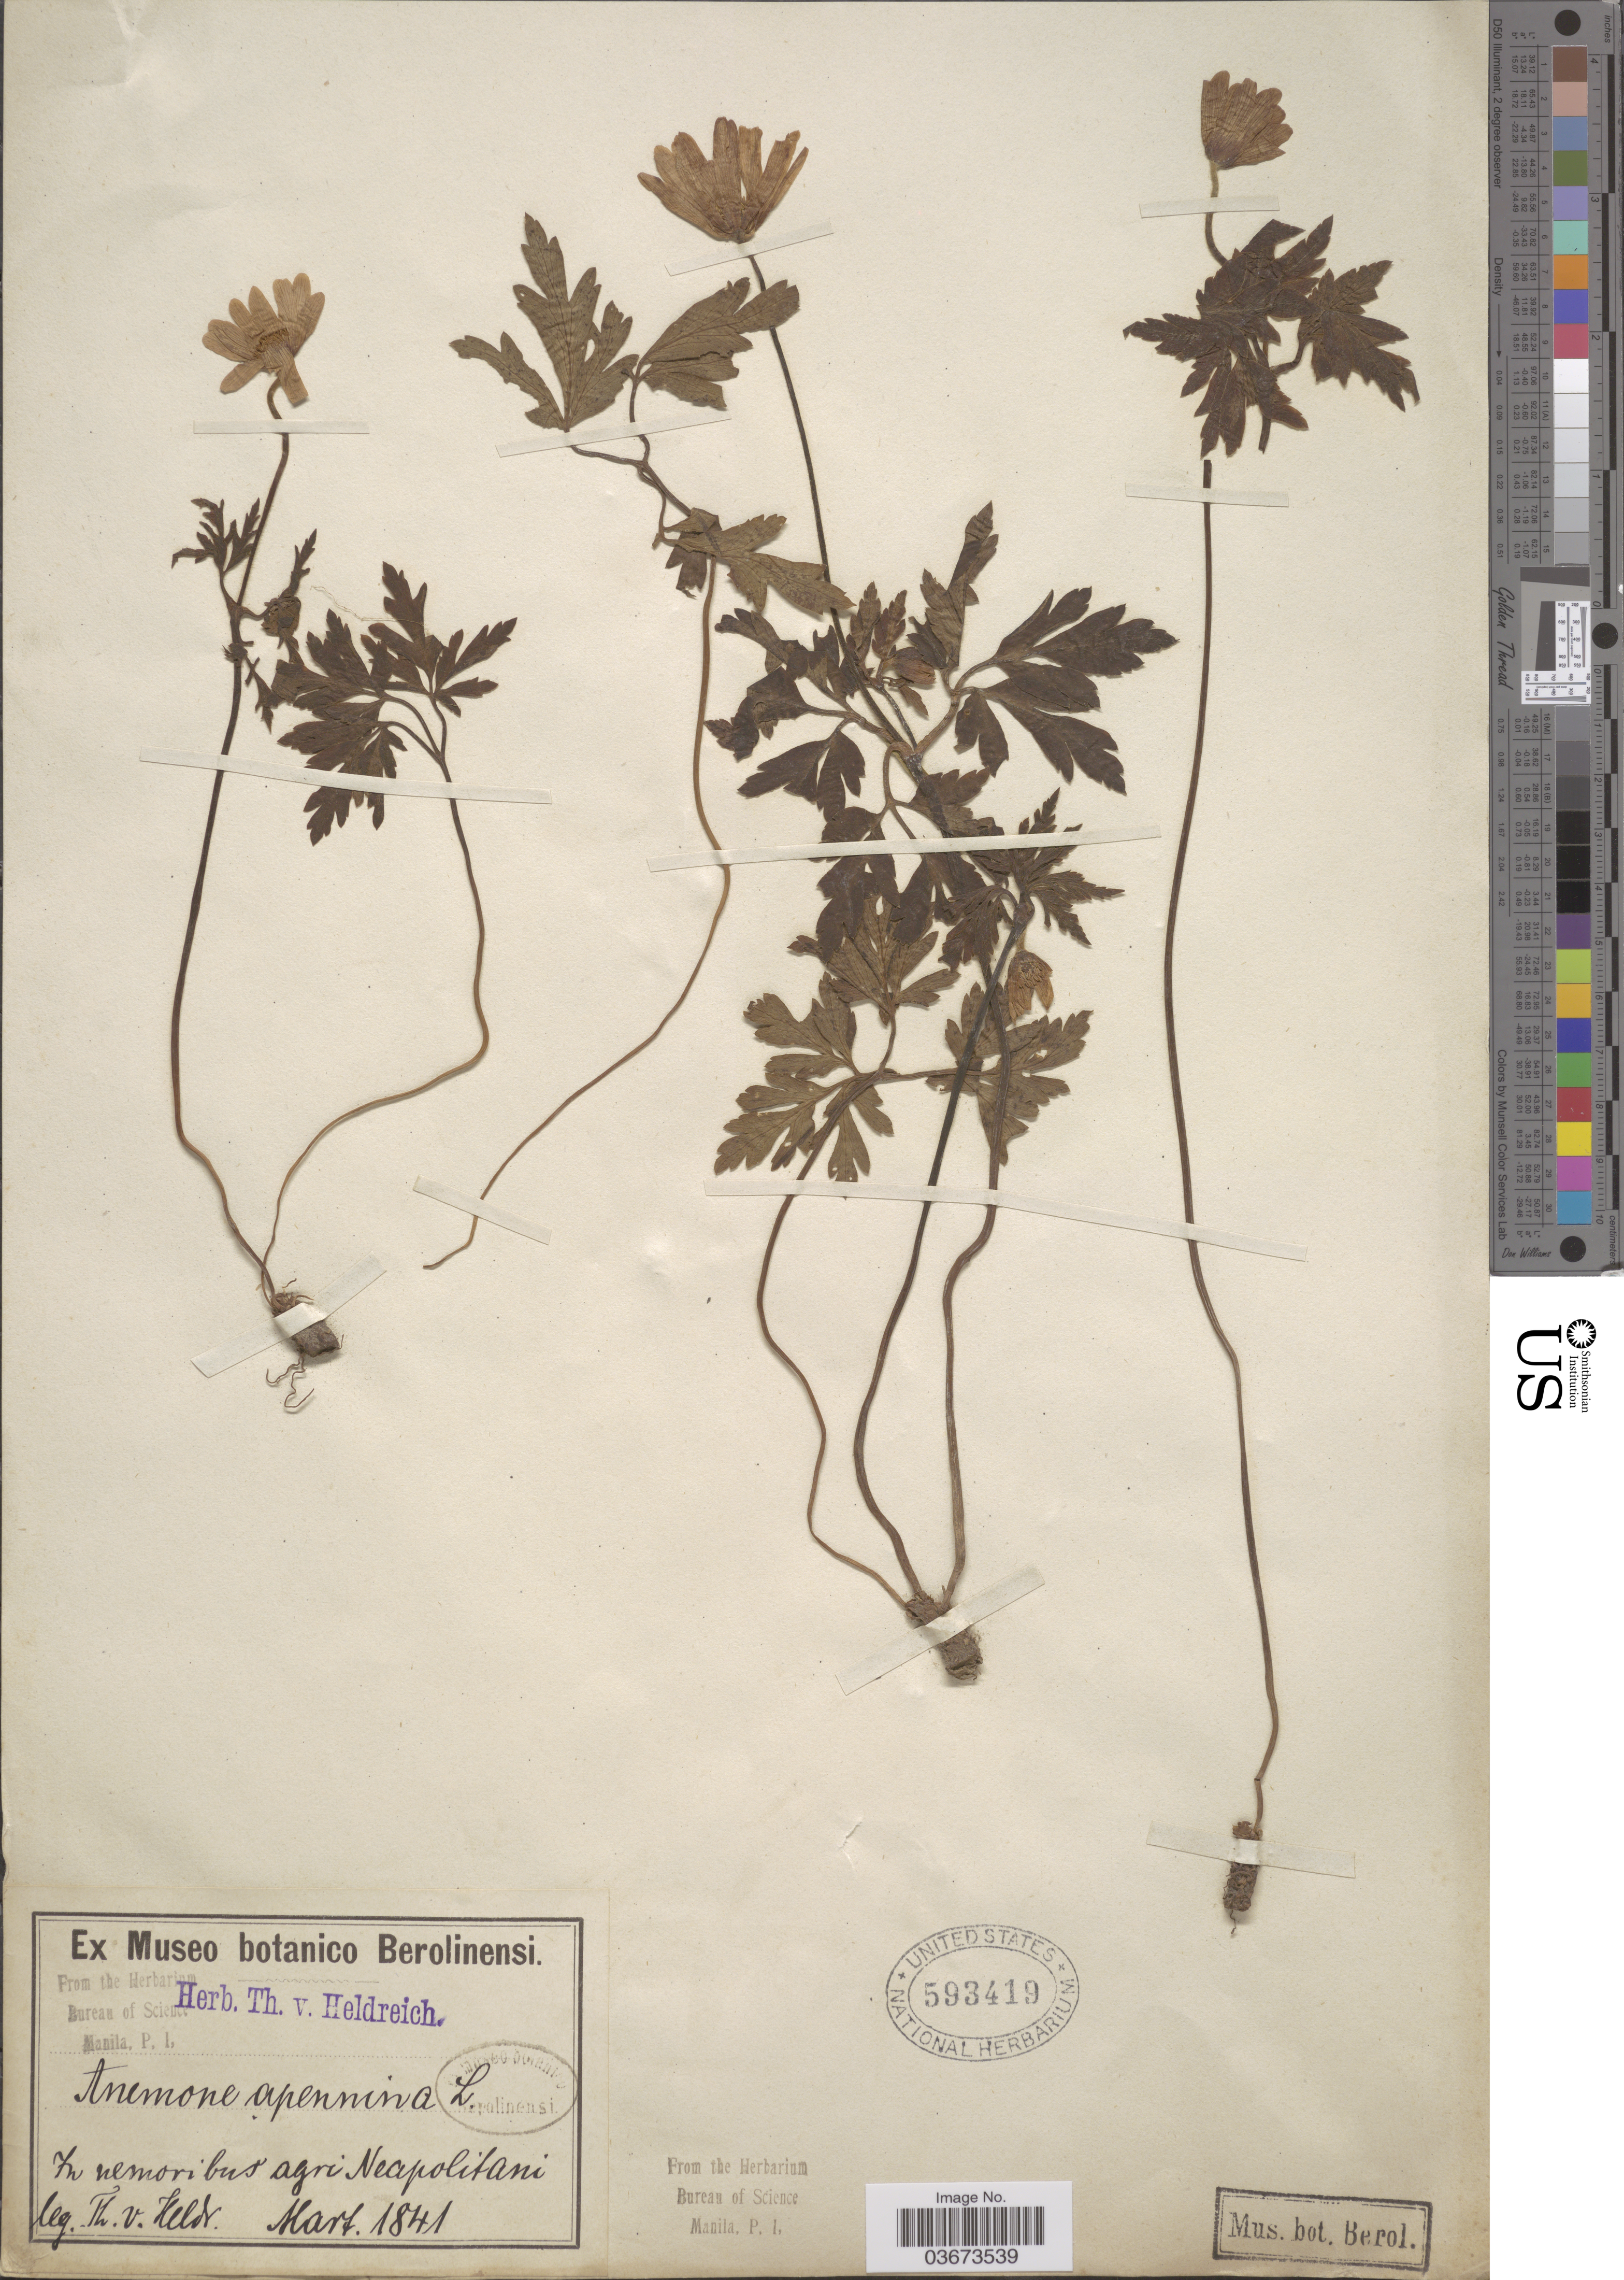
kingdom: Plantae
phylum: Tracheophyta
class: Magnoliopsida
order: Ranunculales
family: Ranunculaceae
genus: Anemone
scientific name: Anemone apennina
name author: L.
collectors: T. H. von Heldreich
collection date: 1841-03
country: Italy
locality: In nemoribus agri Neapolitani.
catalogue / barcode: US 593419